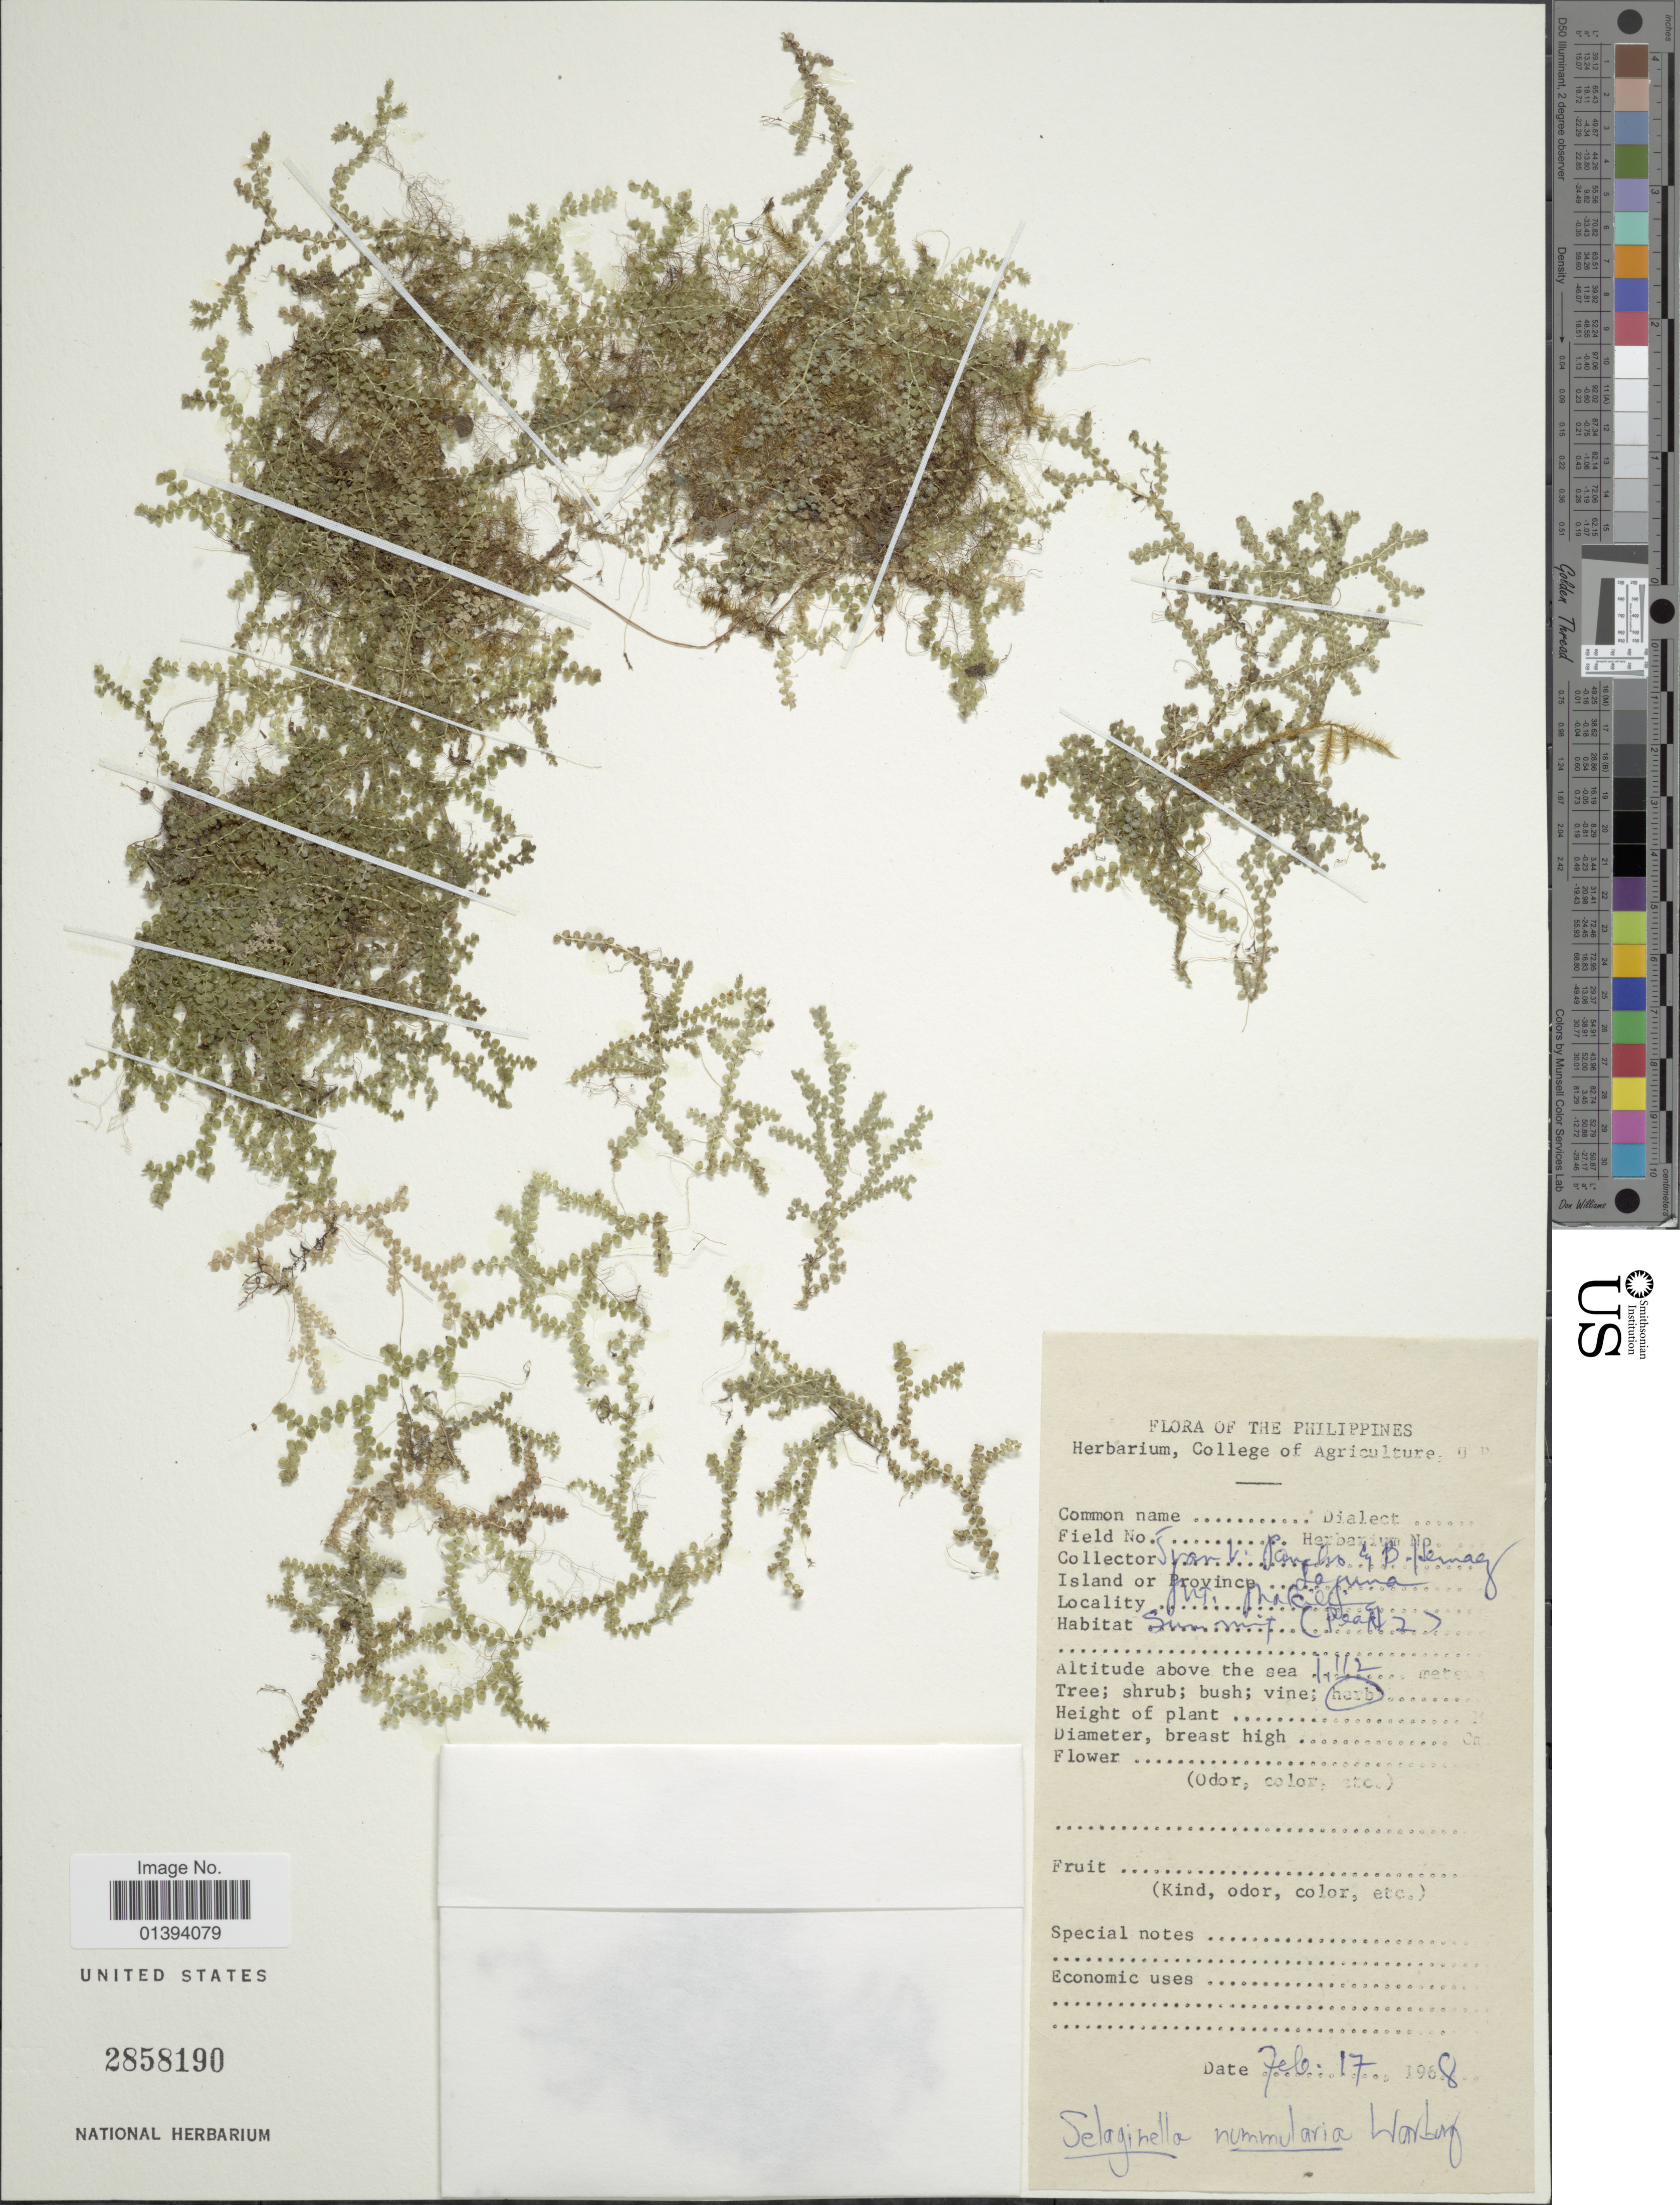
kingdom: Plantae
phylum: Tracheophyta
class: Lycopodiopsida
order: Selaginellales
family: Selaginellaceae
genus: Selaginella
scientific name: Selaginella nummularia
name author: Warb.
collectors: J. Pancho & B. Hernaez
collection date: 1968-02-17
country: Philippines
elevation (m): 1112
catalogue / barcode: US 2858190